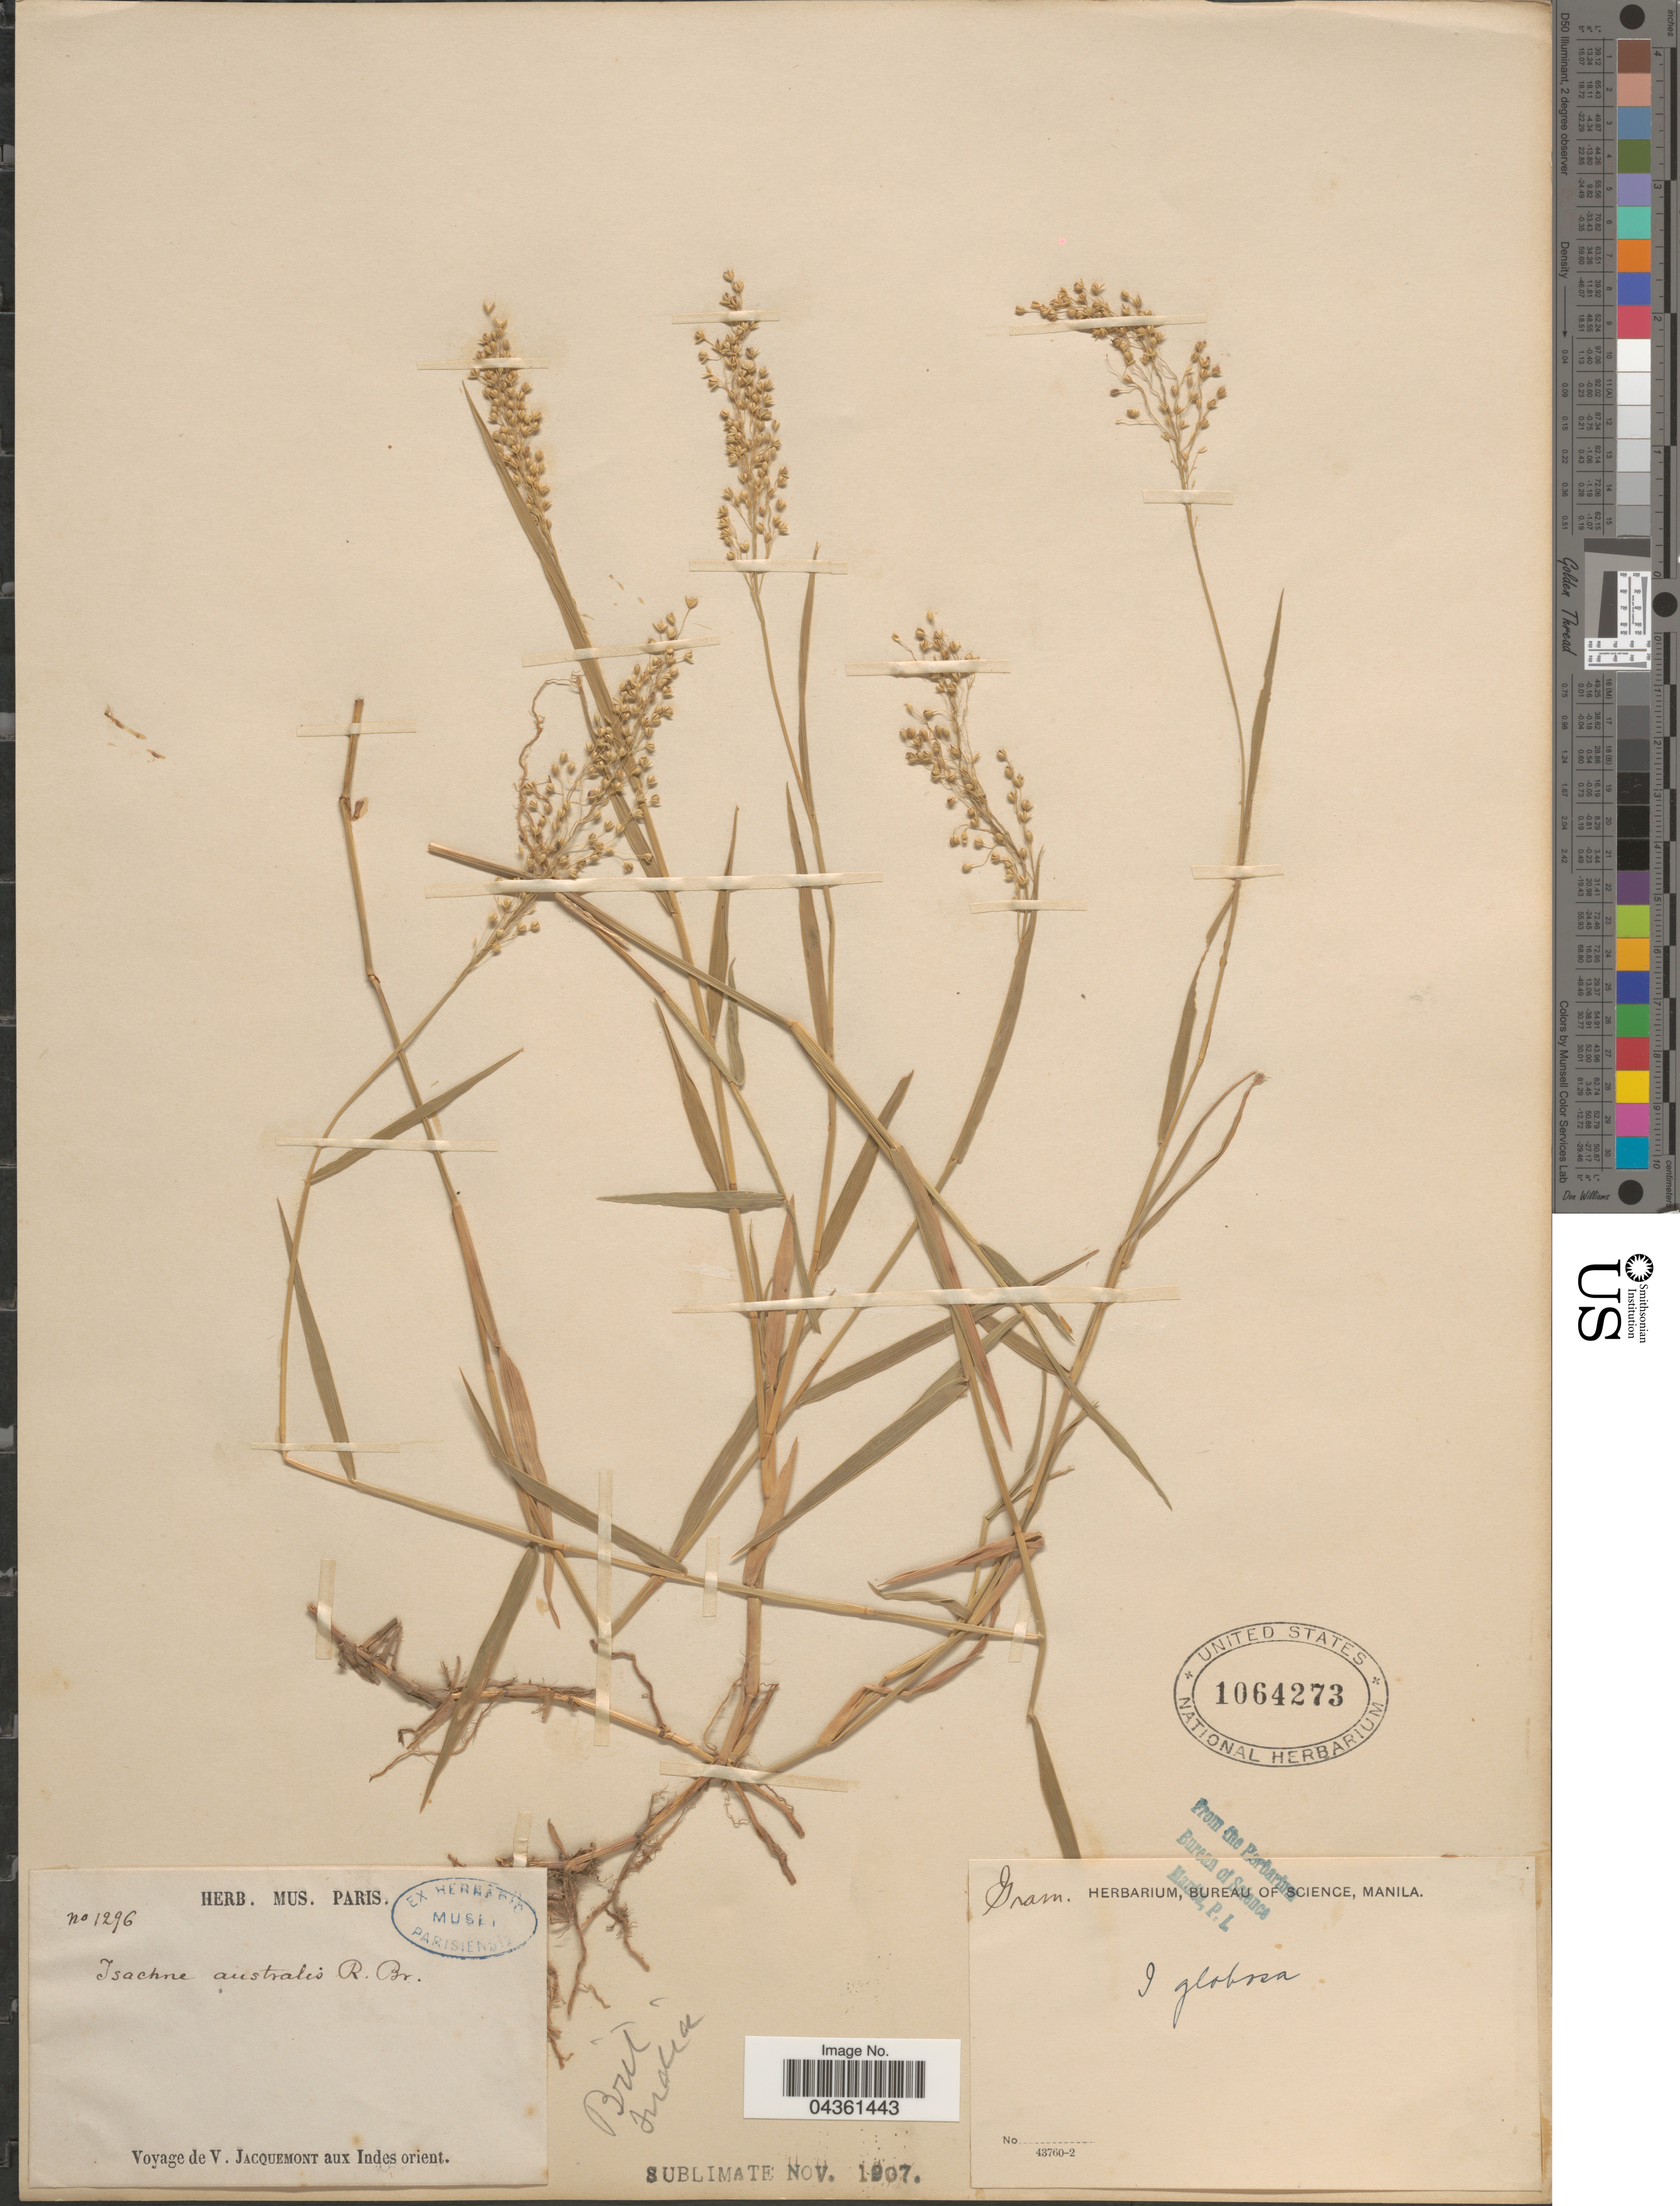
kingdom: Plantae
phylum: Tracheophyta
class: Liliopsida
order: Poales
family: Poaceae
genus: Isachne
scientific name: Isachne globosa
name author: (Thunb.) Kuntze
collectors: V. Jacquemont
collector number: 1296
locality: Indes orient.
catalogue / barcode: US 1064273